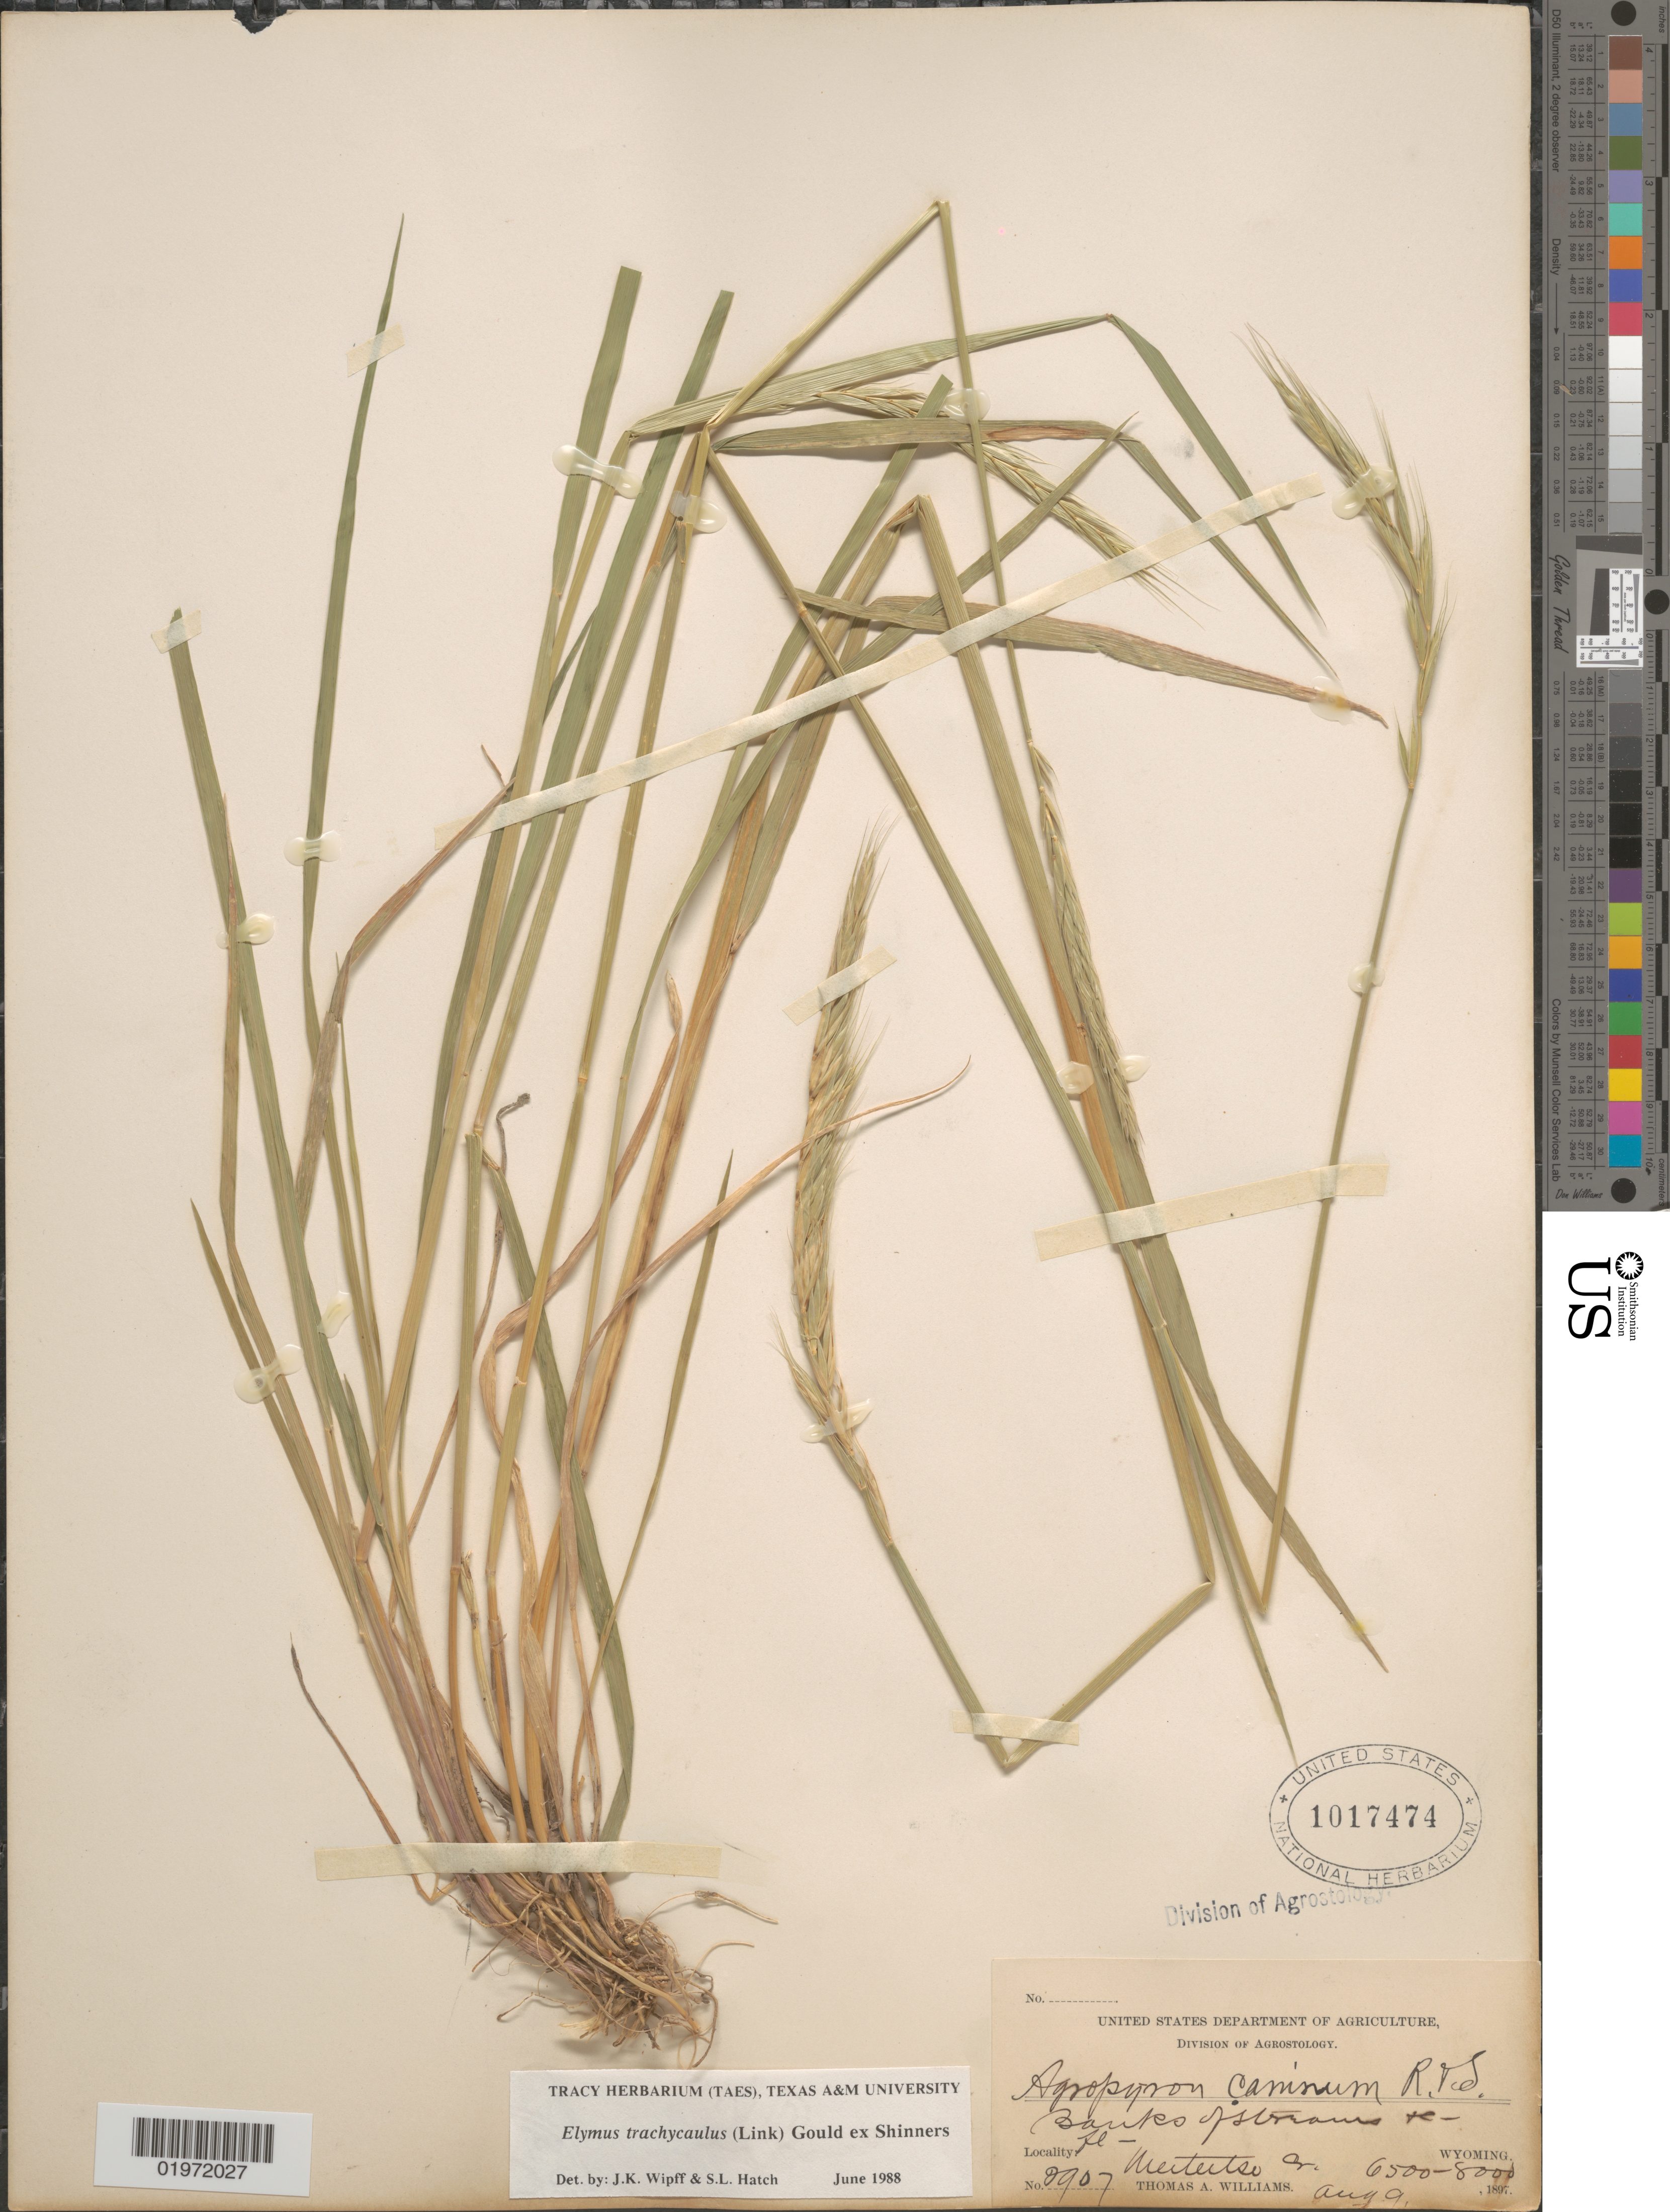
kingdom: Plantae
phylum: Tracheophyta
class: Liliopsida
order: Poales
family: Poaceae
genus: Elymus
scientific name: Elymus trachycaulus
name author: (Link) Gould ex Shinners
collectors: T. A. Williams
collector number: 2907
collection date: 1897-08-09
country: United States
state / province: Wyoming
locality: Mateetse Cr.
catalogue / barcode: US 1017474